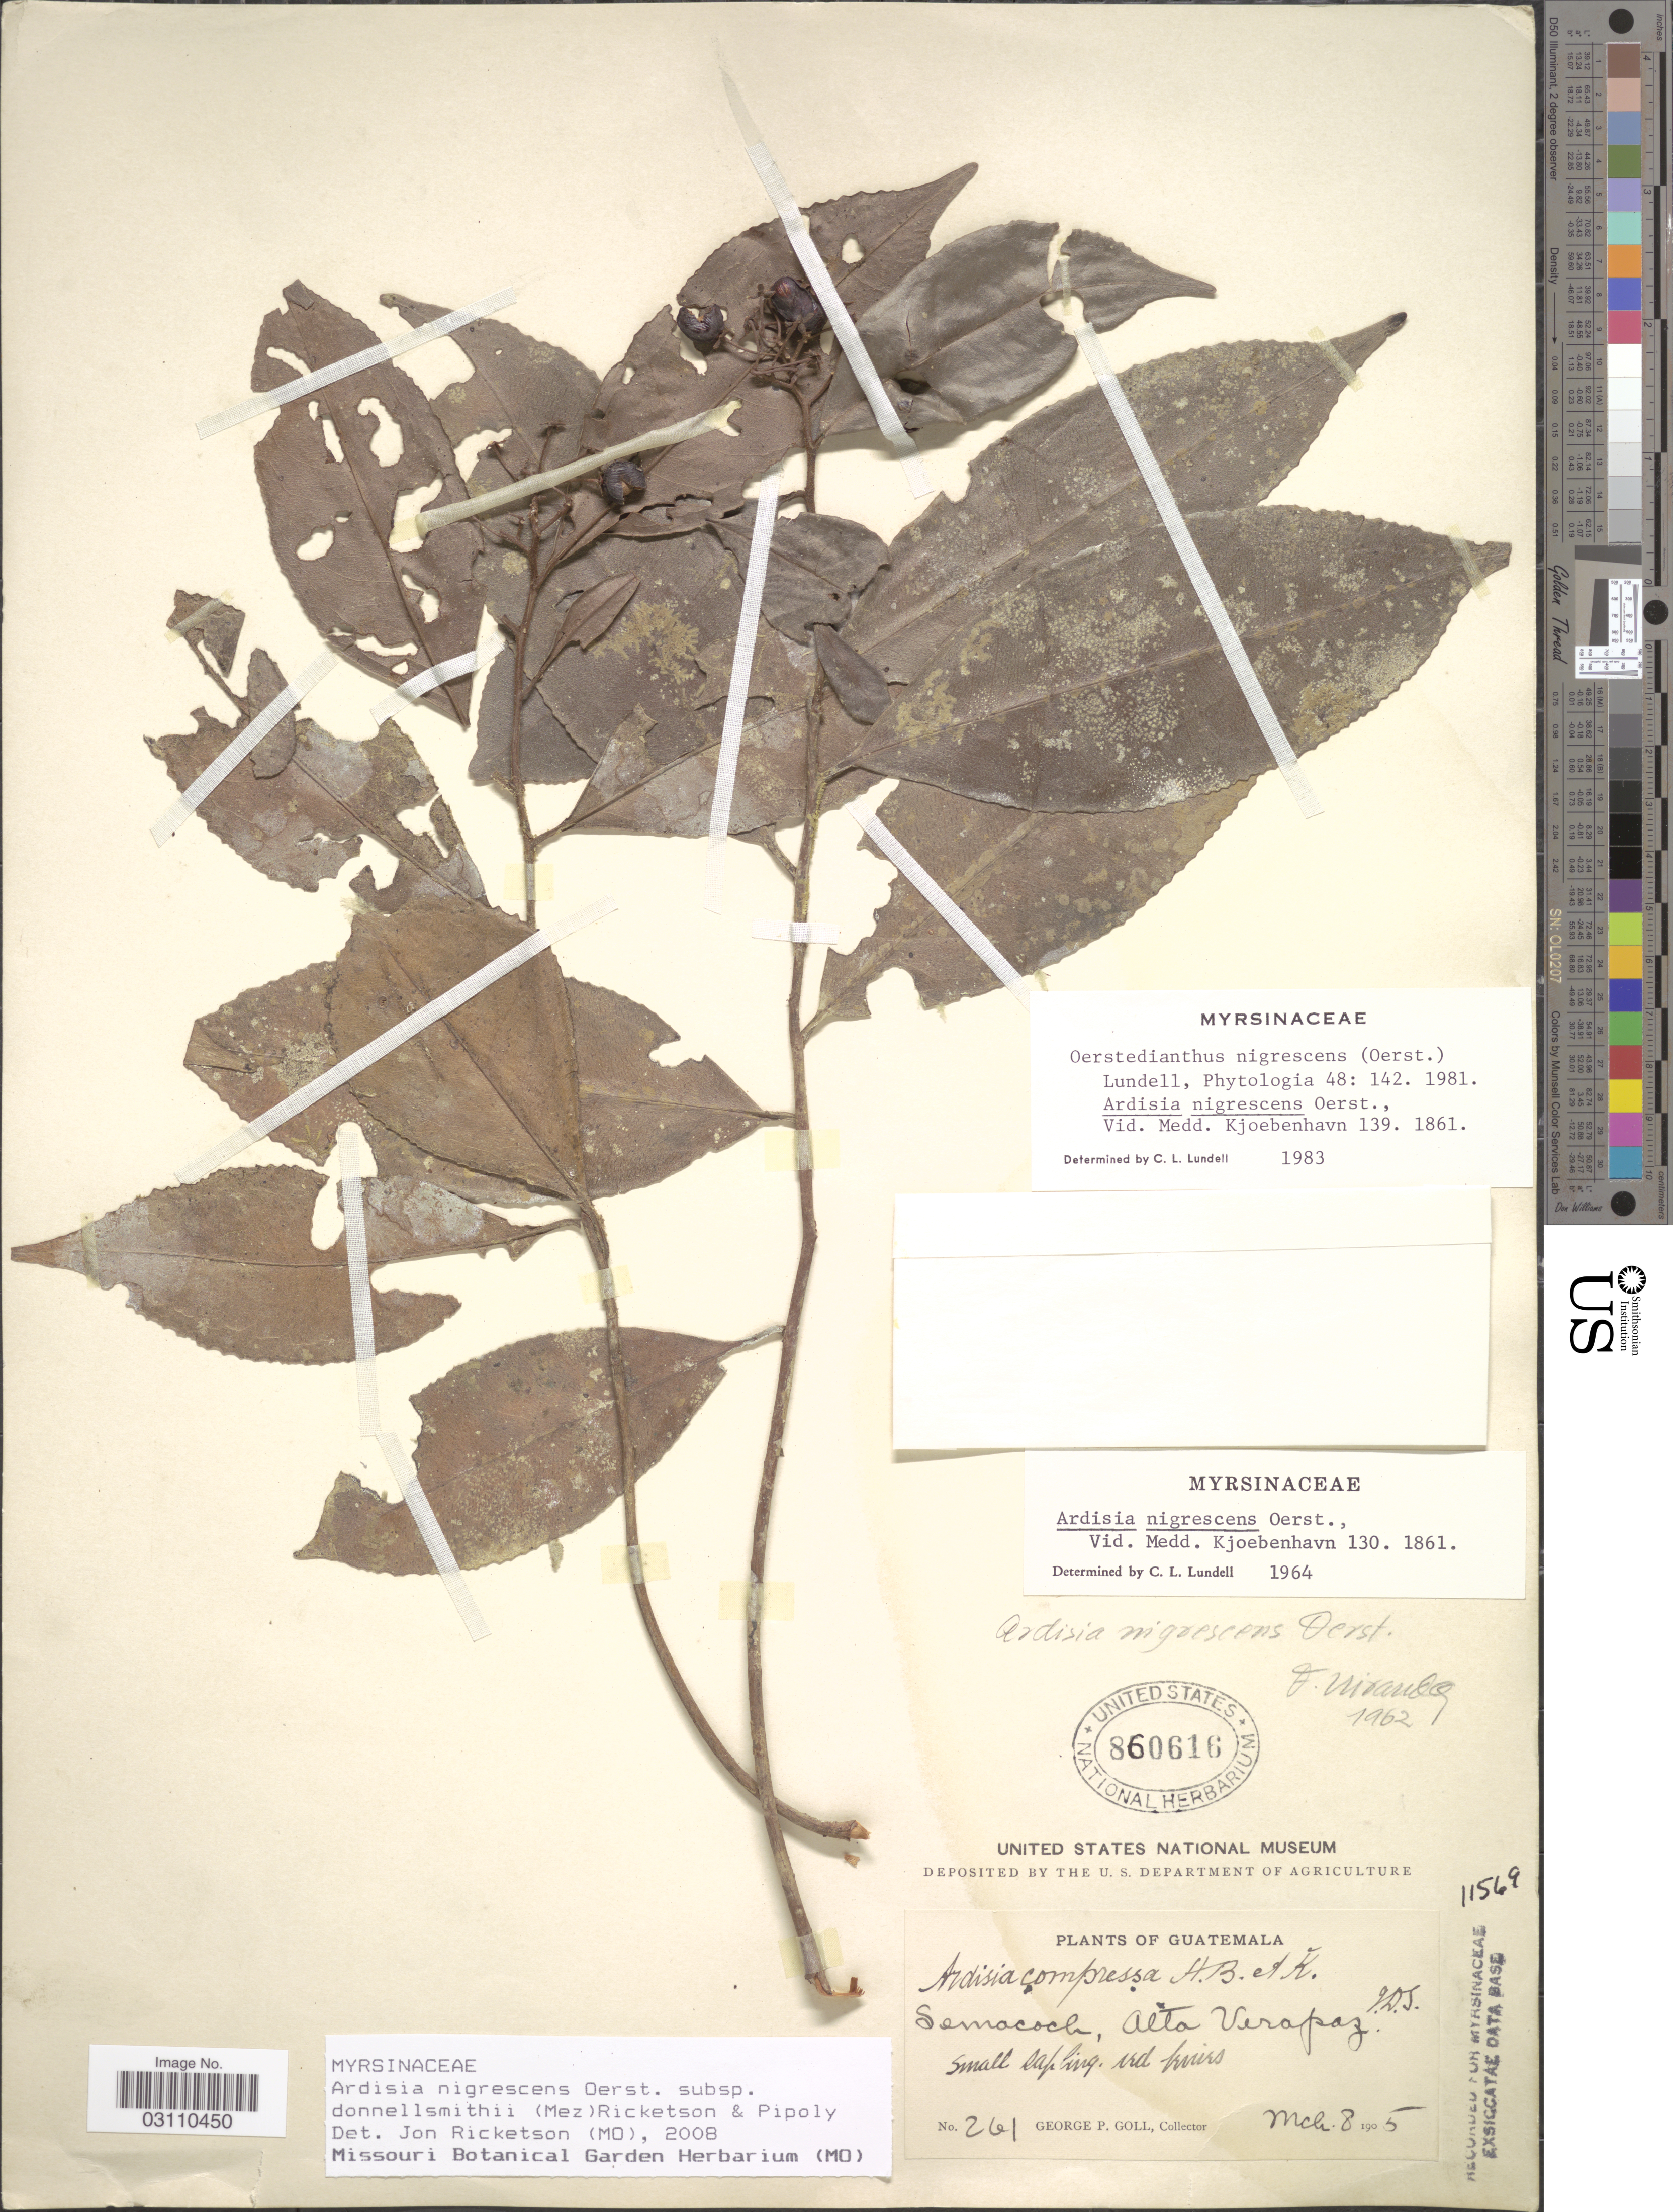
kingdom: Plantae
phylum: Tracheophyta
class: Magnoliopsida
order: Ericales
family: Primulaceae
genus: Ardisia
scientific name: Ardisia nigrescens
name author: Oerst.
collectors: G. P. Goll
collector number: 201*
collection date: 1905-03-08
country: Guatemala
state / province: Alta Verapaz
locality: Semacoch.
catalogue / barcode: US 860616